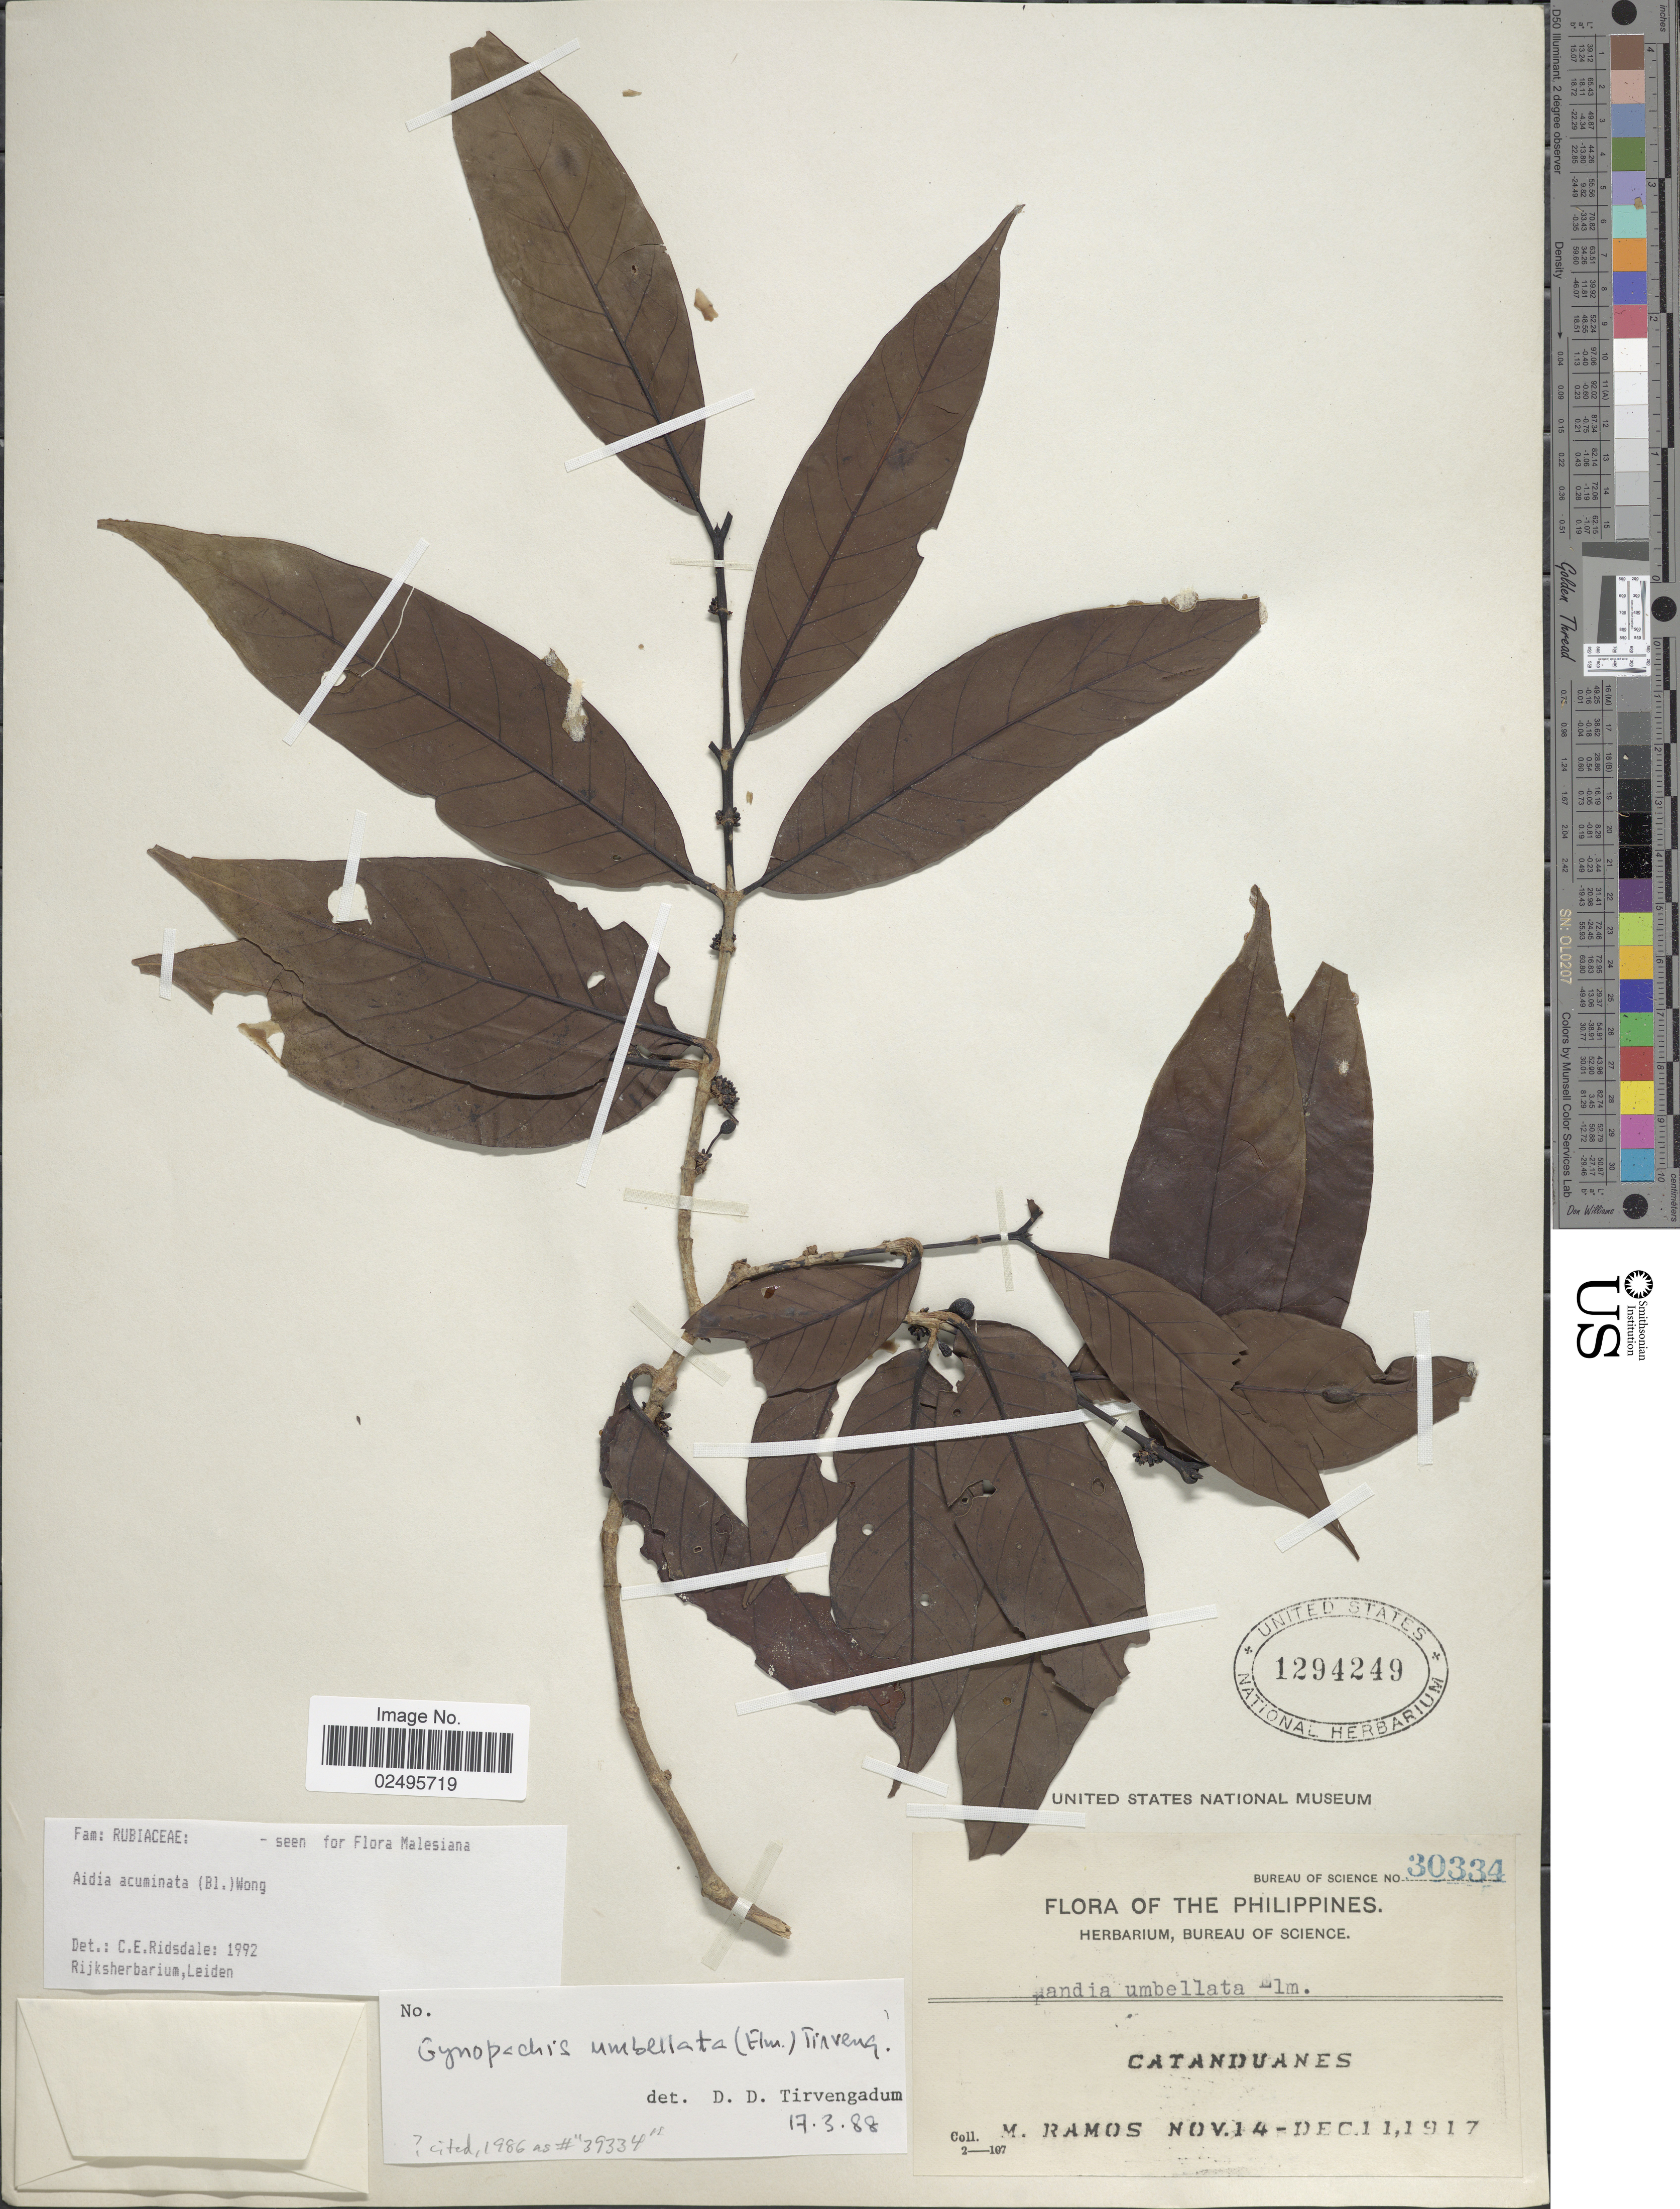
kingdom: Plantae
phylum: Tracheophyta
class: Magnoliopsida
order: Gentianales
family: Rubiaceae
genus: Aidia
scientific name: Aidia acuminata (Blume) Wong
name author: (Blume) K.M. Wong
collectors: M. Ramos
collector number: Bureau of Science 30334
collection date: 1917-11-14/1917-12-11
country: Philippines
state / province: Bicol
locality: Catanduanes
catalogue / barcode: US 1294249